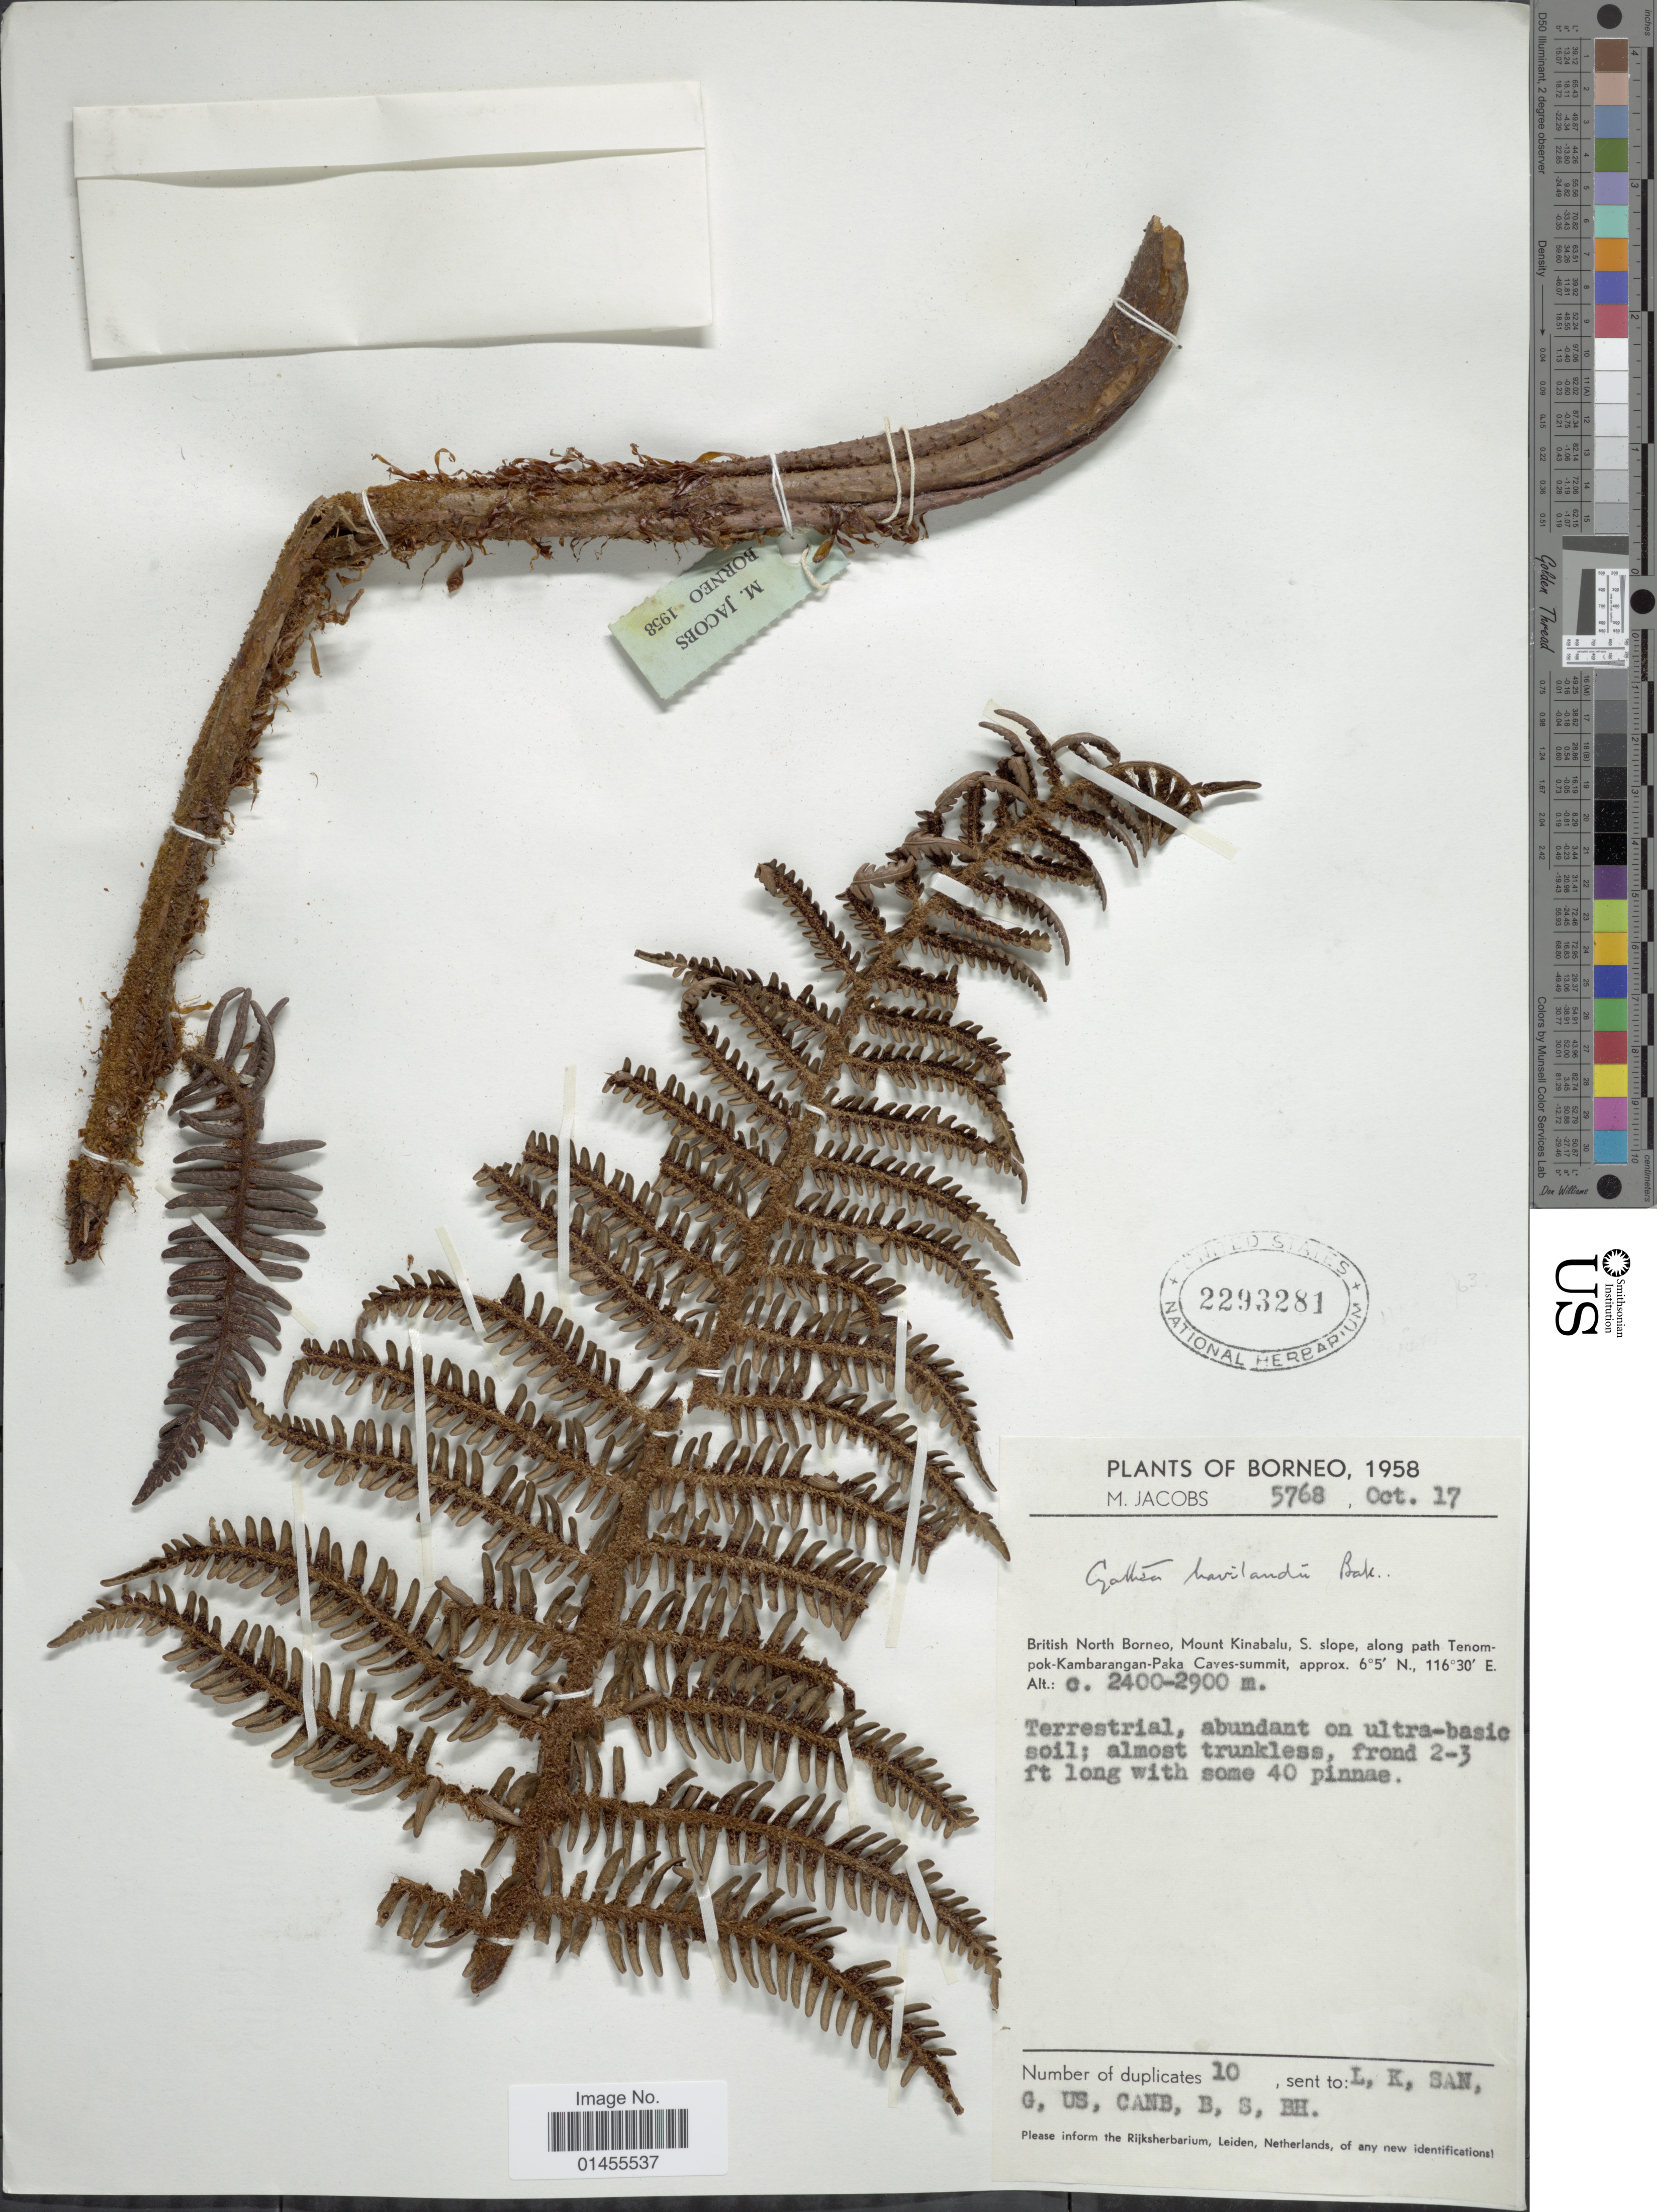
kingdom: Plantae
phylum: Tracheophyta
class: Polypodiopsida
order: Cyatheales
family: Cyatheaceae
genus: Alsophila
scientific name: Alsophila havilandii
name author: (Baker) R.M. Tryon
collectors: M. Jacobs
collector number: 5768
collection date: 1958-10-17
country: Malaysia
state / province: Sabah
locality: Borneo. Brirtish North Borneo, Mount Kinabalu, S. slope, along path Tenompok-Kambaranga-Paka caves-summit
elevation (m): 2400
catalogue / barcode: US 2293281